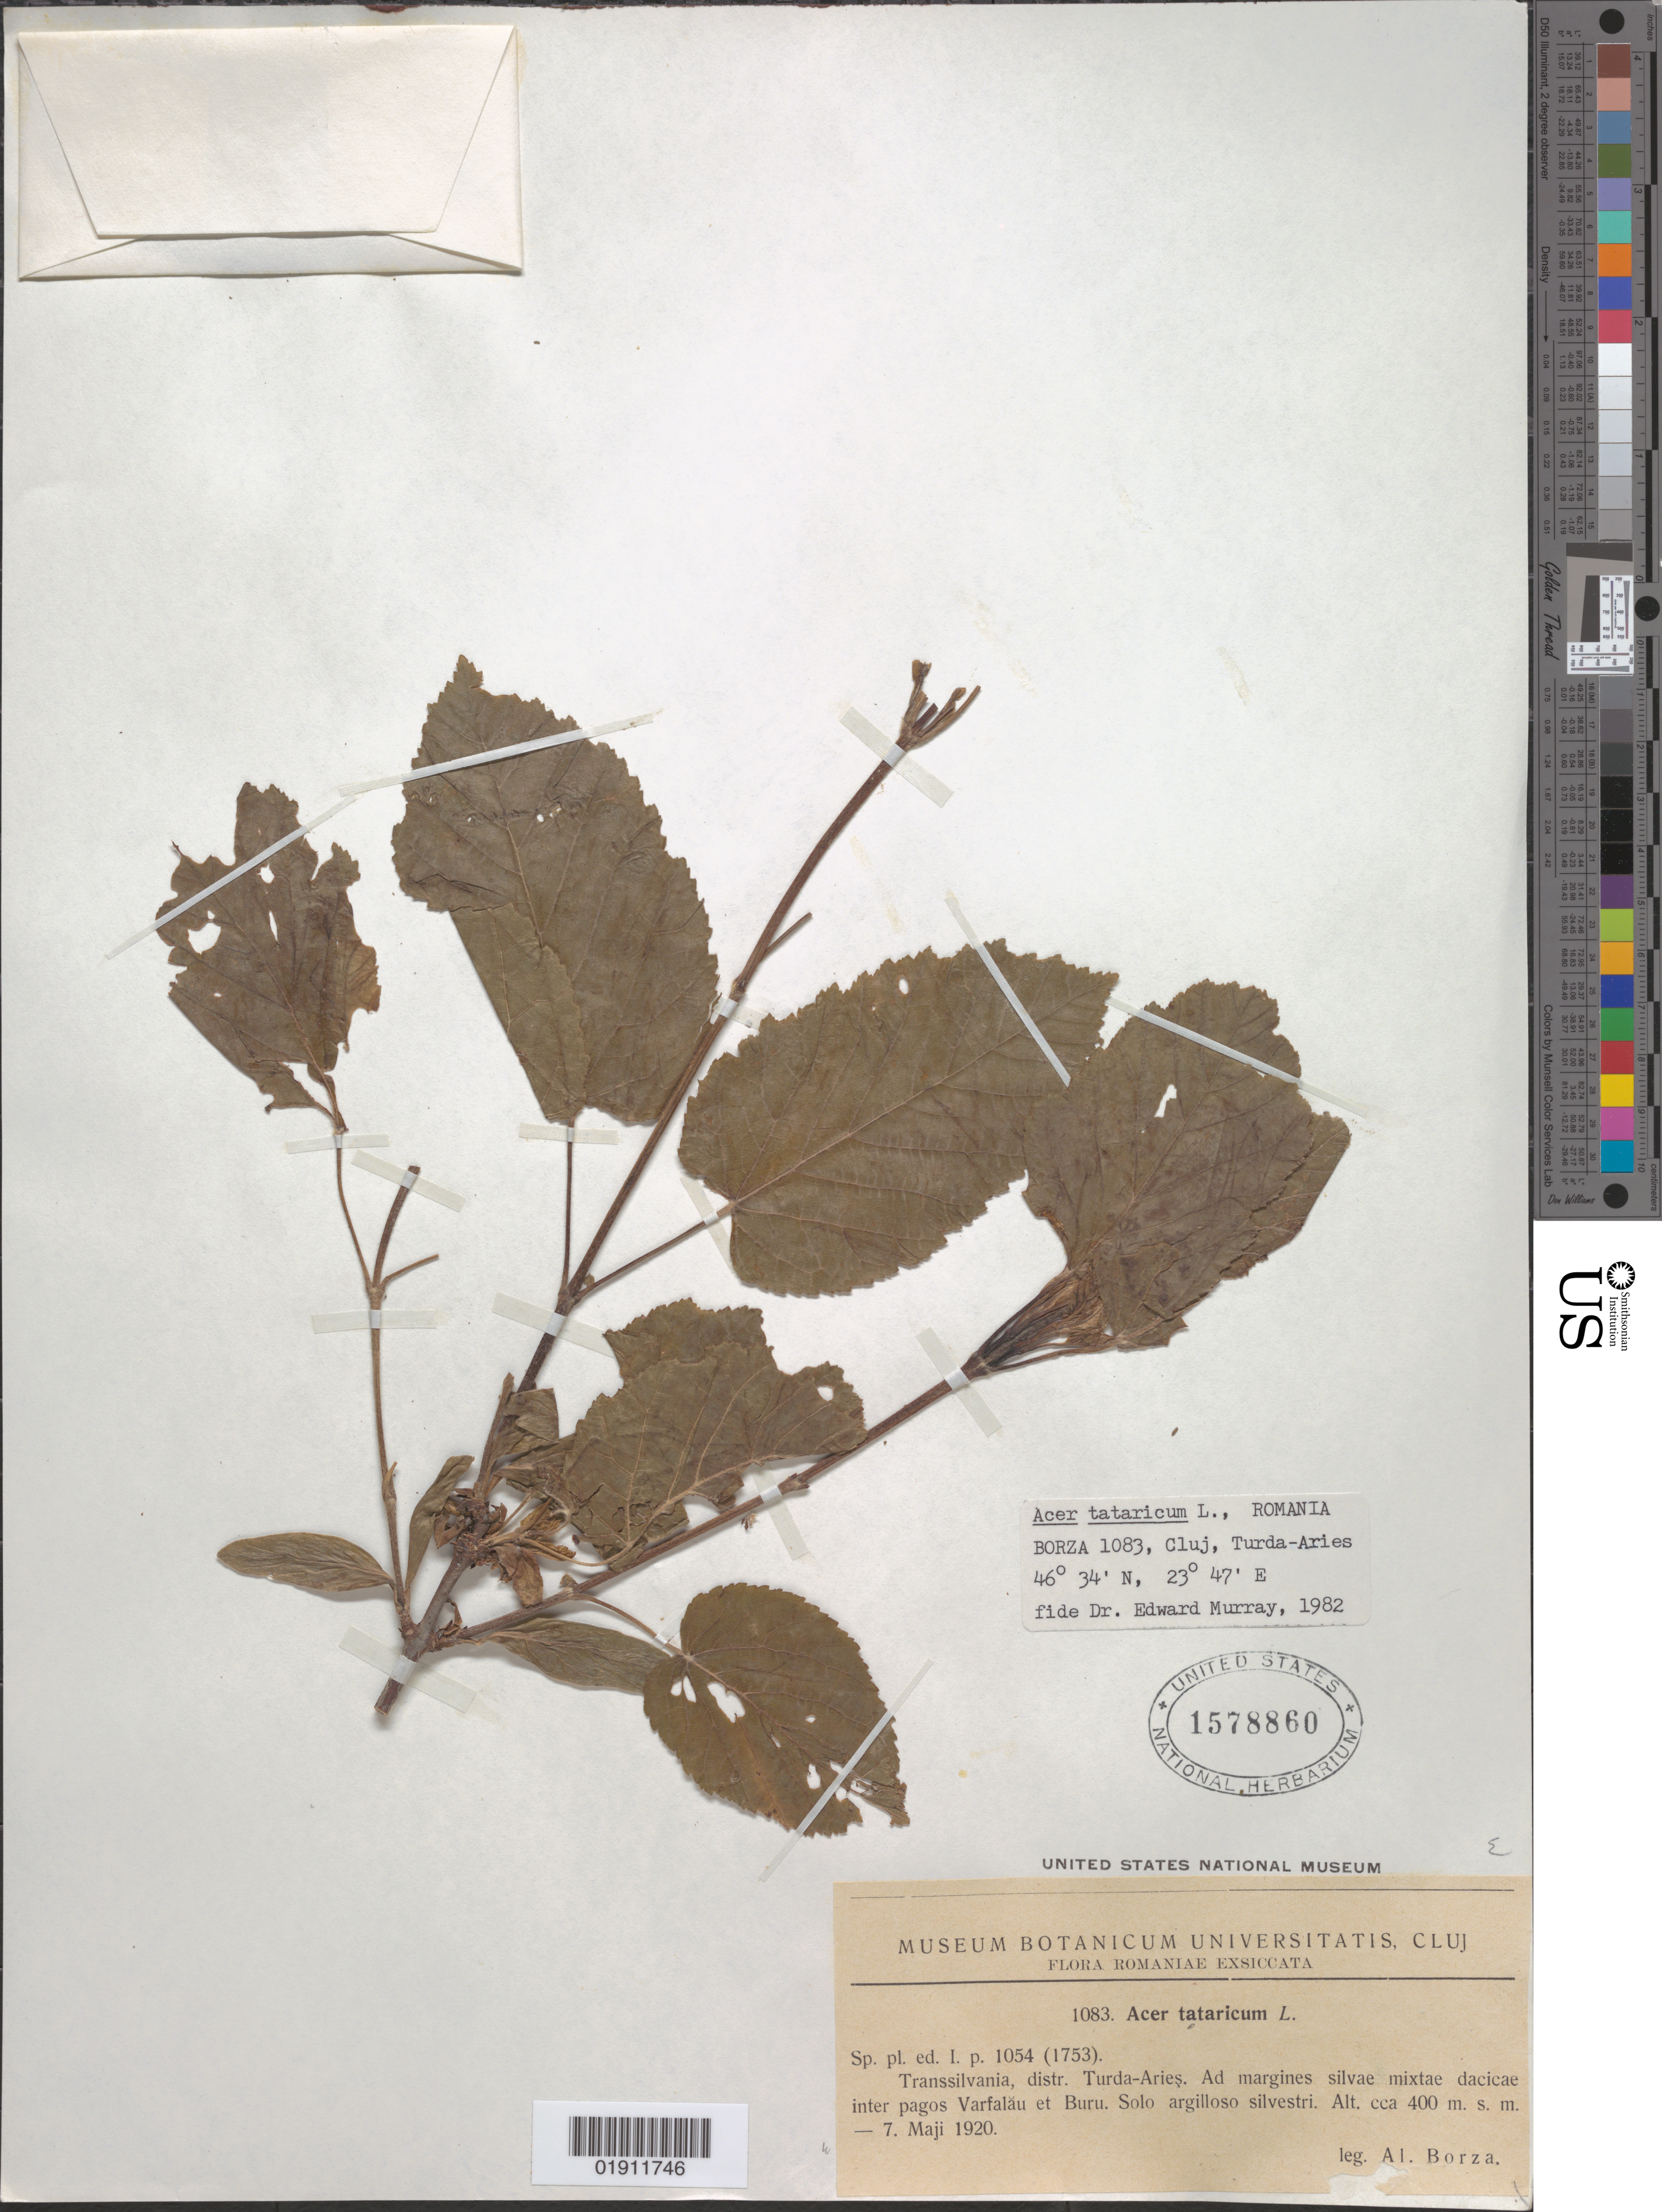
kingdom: Plantae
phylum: Tracheophyta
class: Magnoliopsida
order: Sapindales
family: Sapindaceae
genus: Acer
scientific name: Acer tataricum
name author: L.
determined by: Murray, Edward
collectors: A. Borza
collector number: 1083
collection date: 1920-05-07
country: Romania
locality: Transsilvania, distr. Turda-Arieș. Ad margines silvae mixtae dacicae inter pagos Varfalau et Buru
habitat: Solo argilloso silvestri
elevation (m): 440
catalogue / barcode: US 1578860